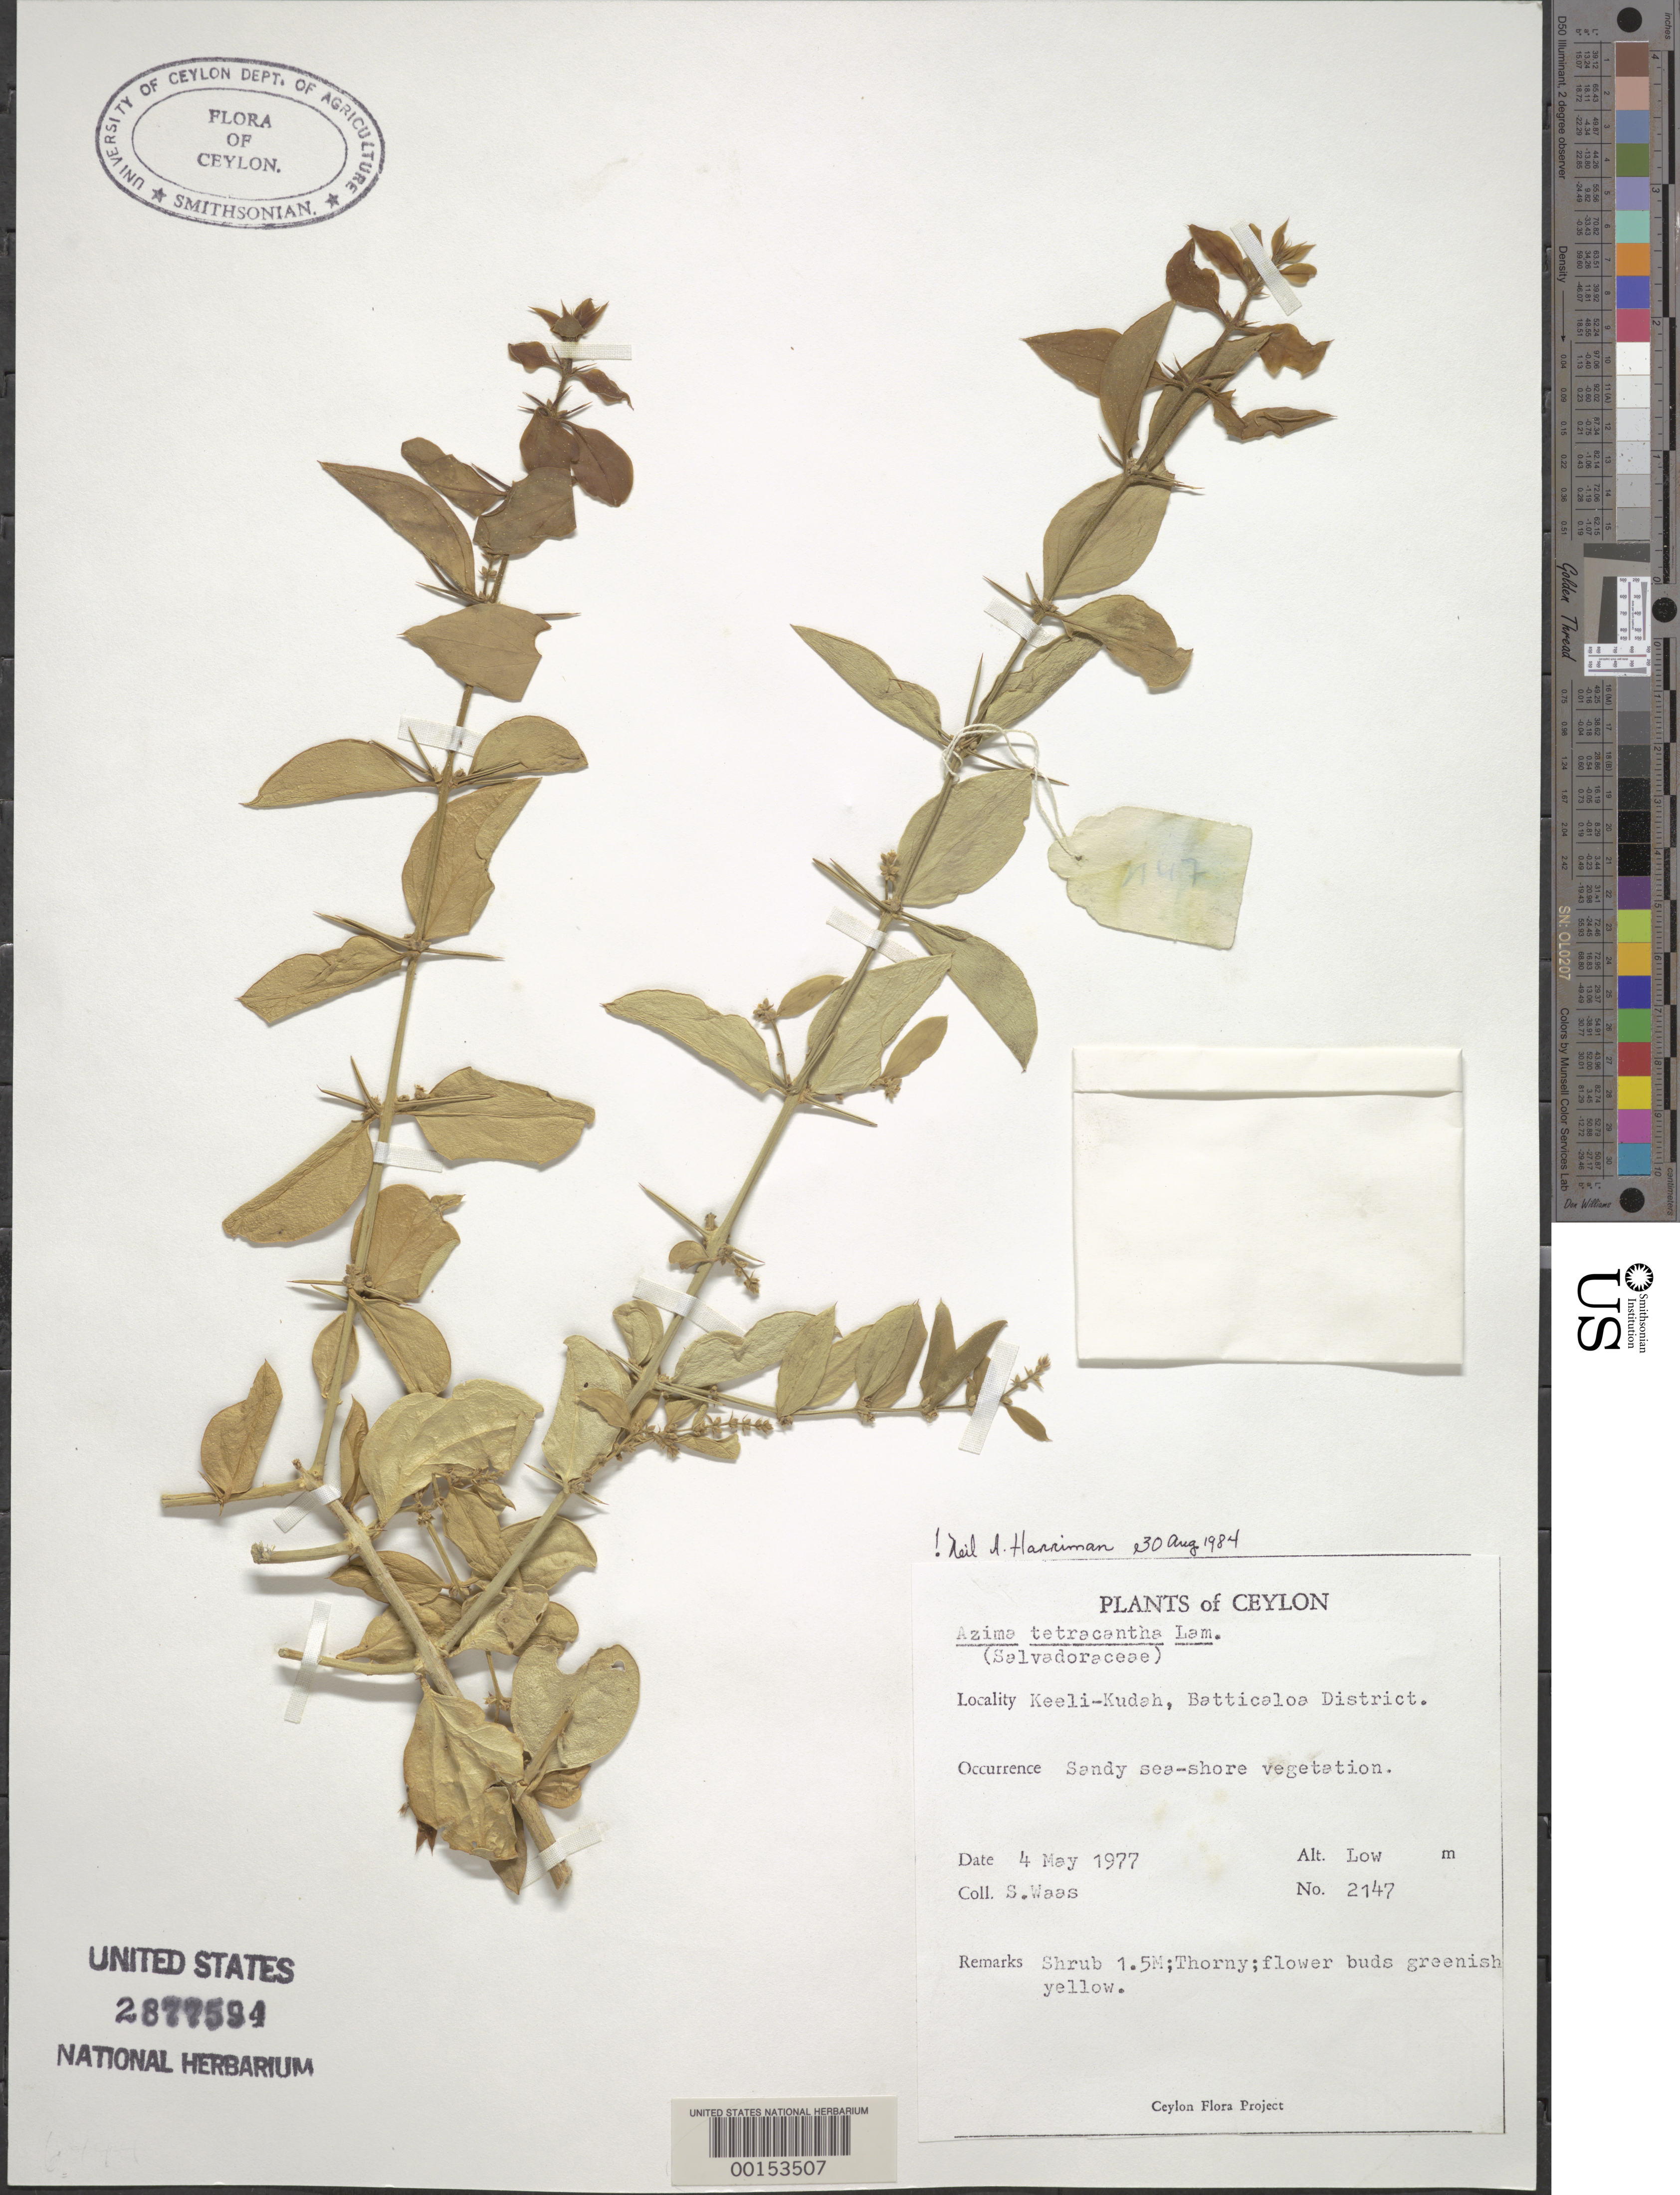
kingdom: Plantae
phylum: Tracheophyta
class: Magnoliopsida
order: Brassicales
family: Salvadoraceae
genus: Azima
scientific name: Azima tetracantha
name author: Lam.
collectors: S. Waas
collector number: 2147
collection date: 1977-05-04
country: Sri Lanka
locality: Ceylon. Keeli-Kudah, Batticaloa District.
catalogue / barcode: US 2877594